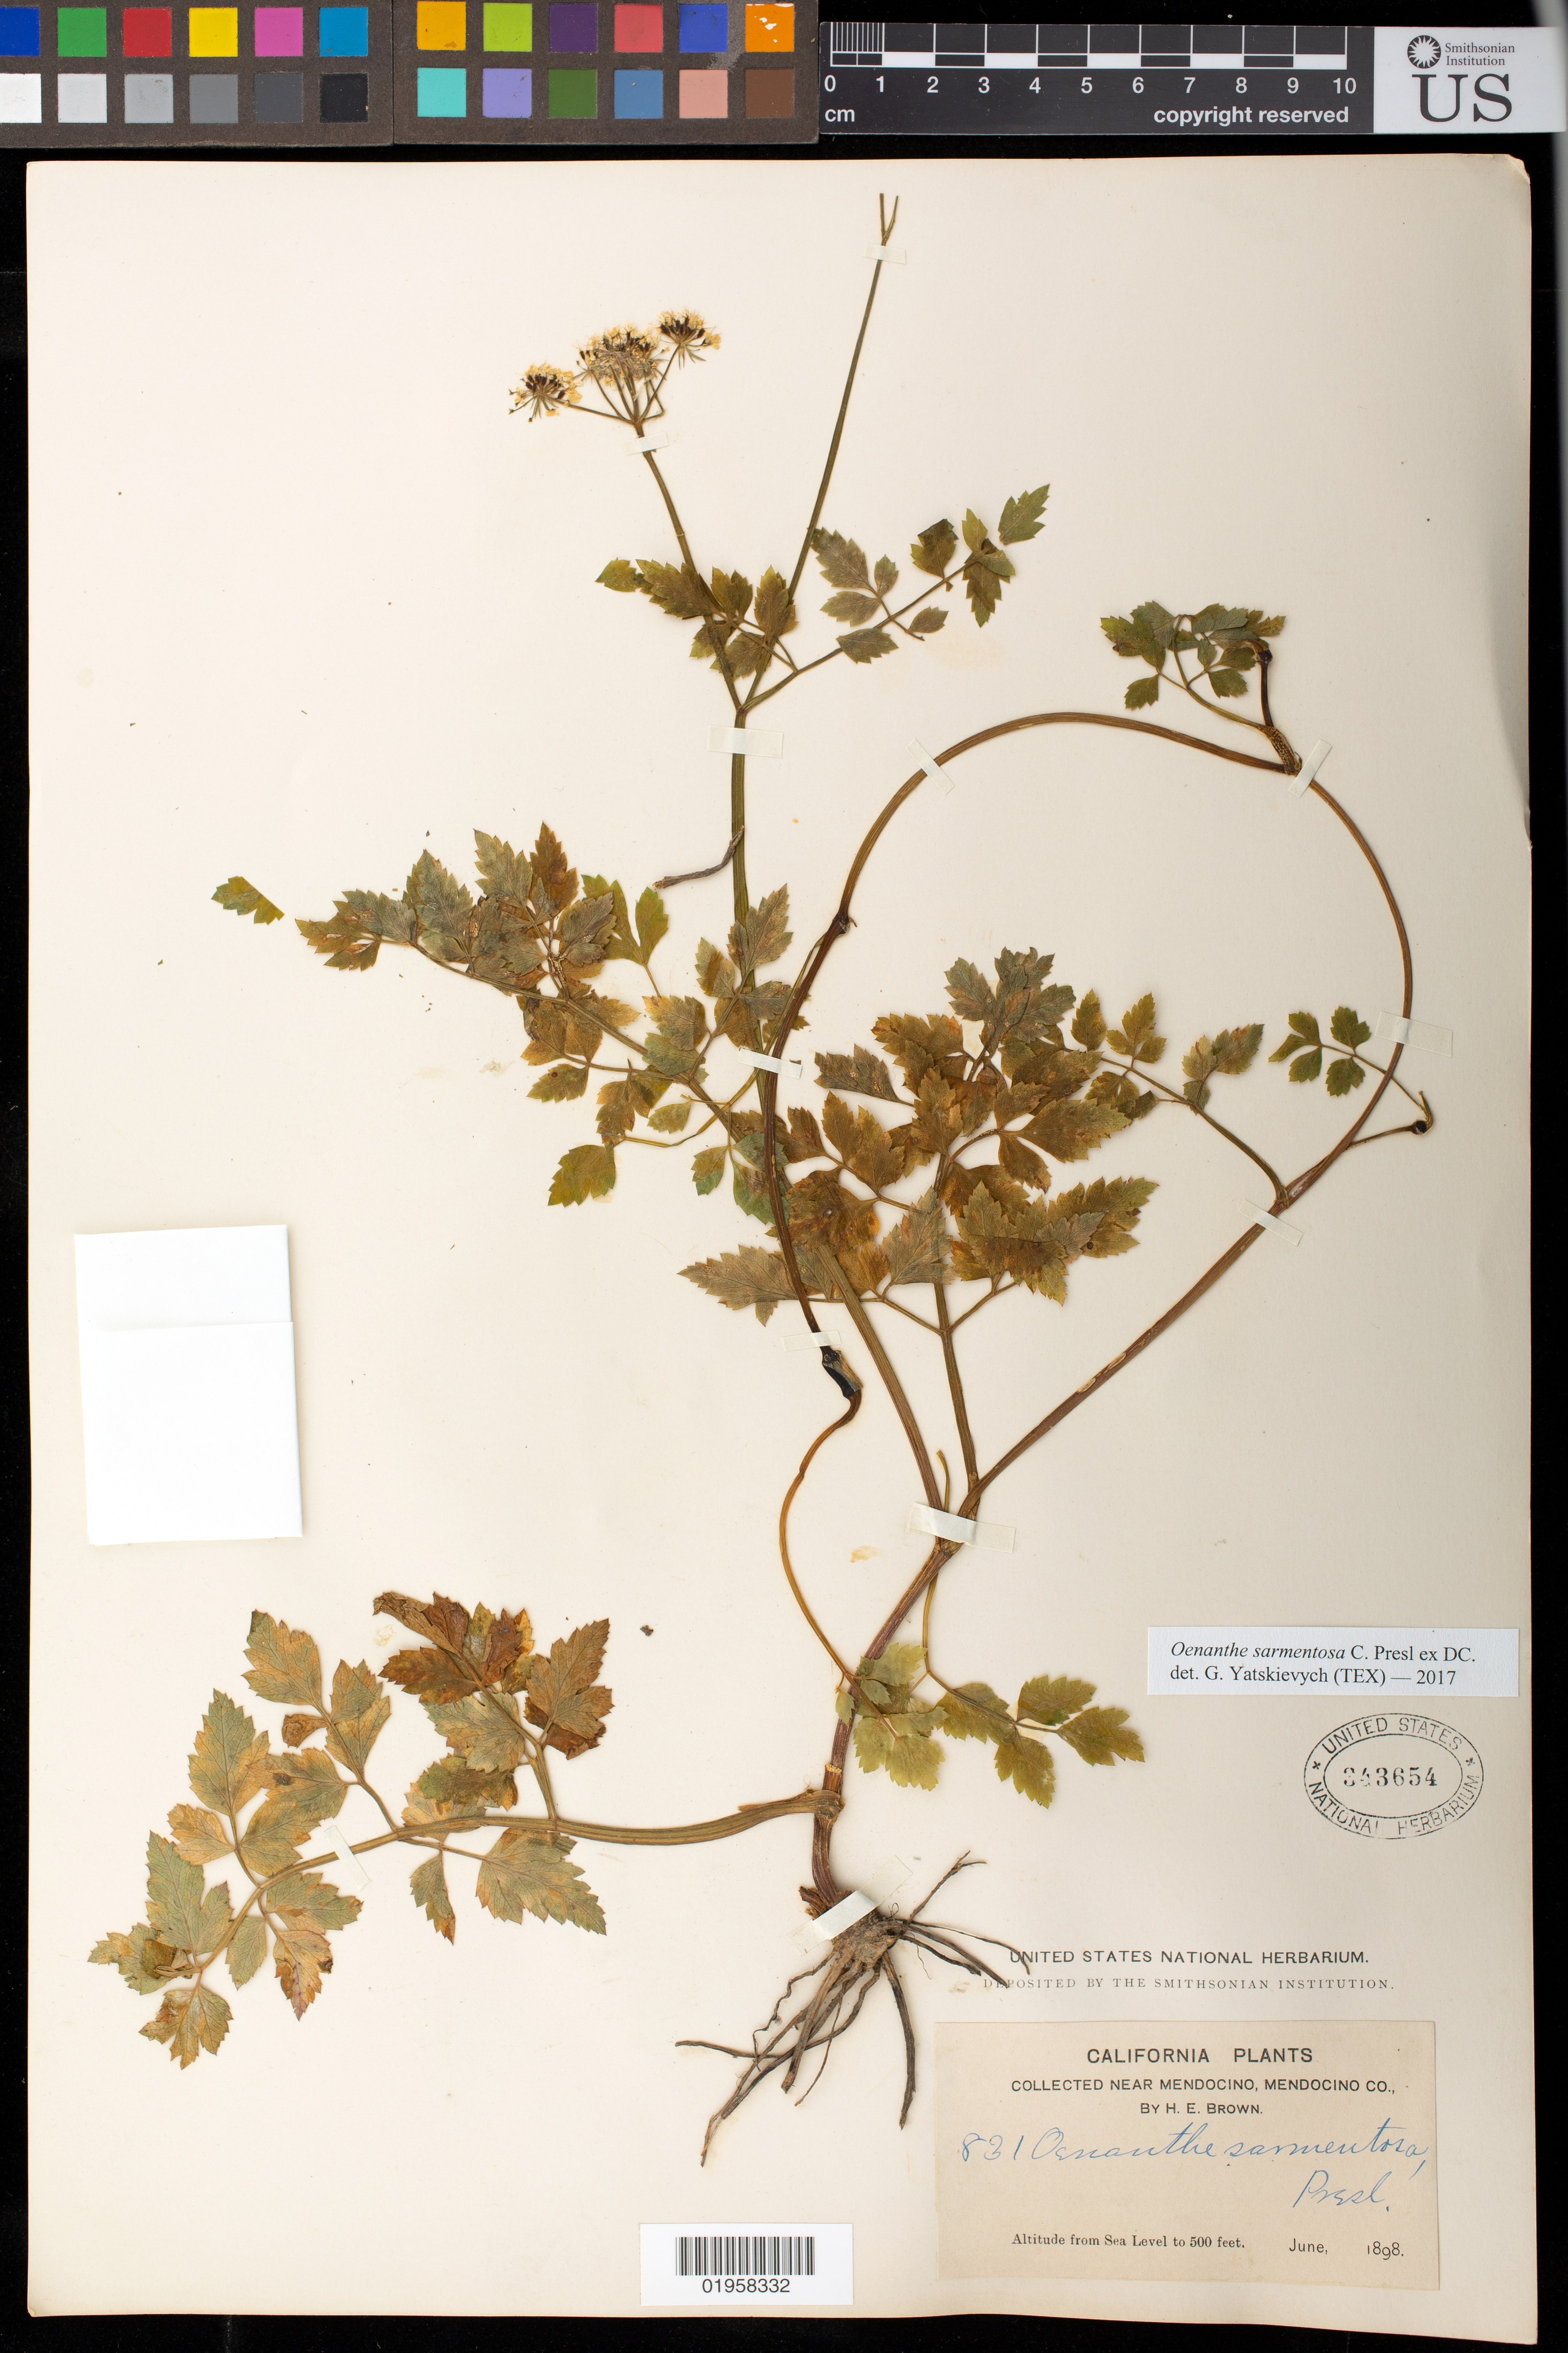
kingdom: Plantae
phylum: Tracheophyta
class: Magnoliopsida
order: Apiales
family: Apiaceae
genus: Oenanthe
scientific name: Oenanthe sarmentosa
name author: C. Presl ex DC.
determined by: Yatskievych, G. A.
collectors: H. E. Brown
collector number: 831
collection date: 1898-06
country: United States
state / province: California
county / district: Mendocino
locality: Mendocino, near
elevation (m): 0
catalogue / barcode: US 343654